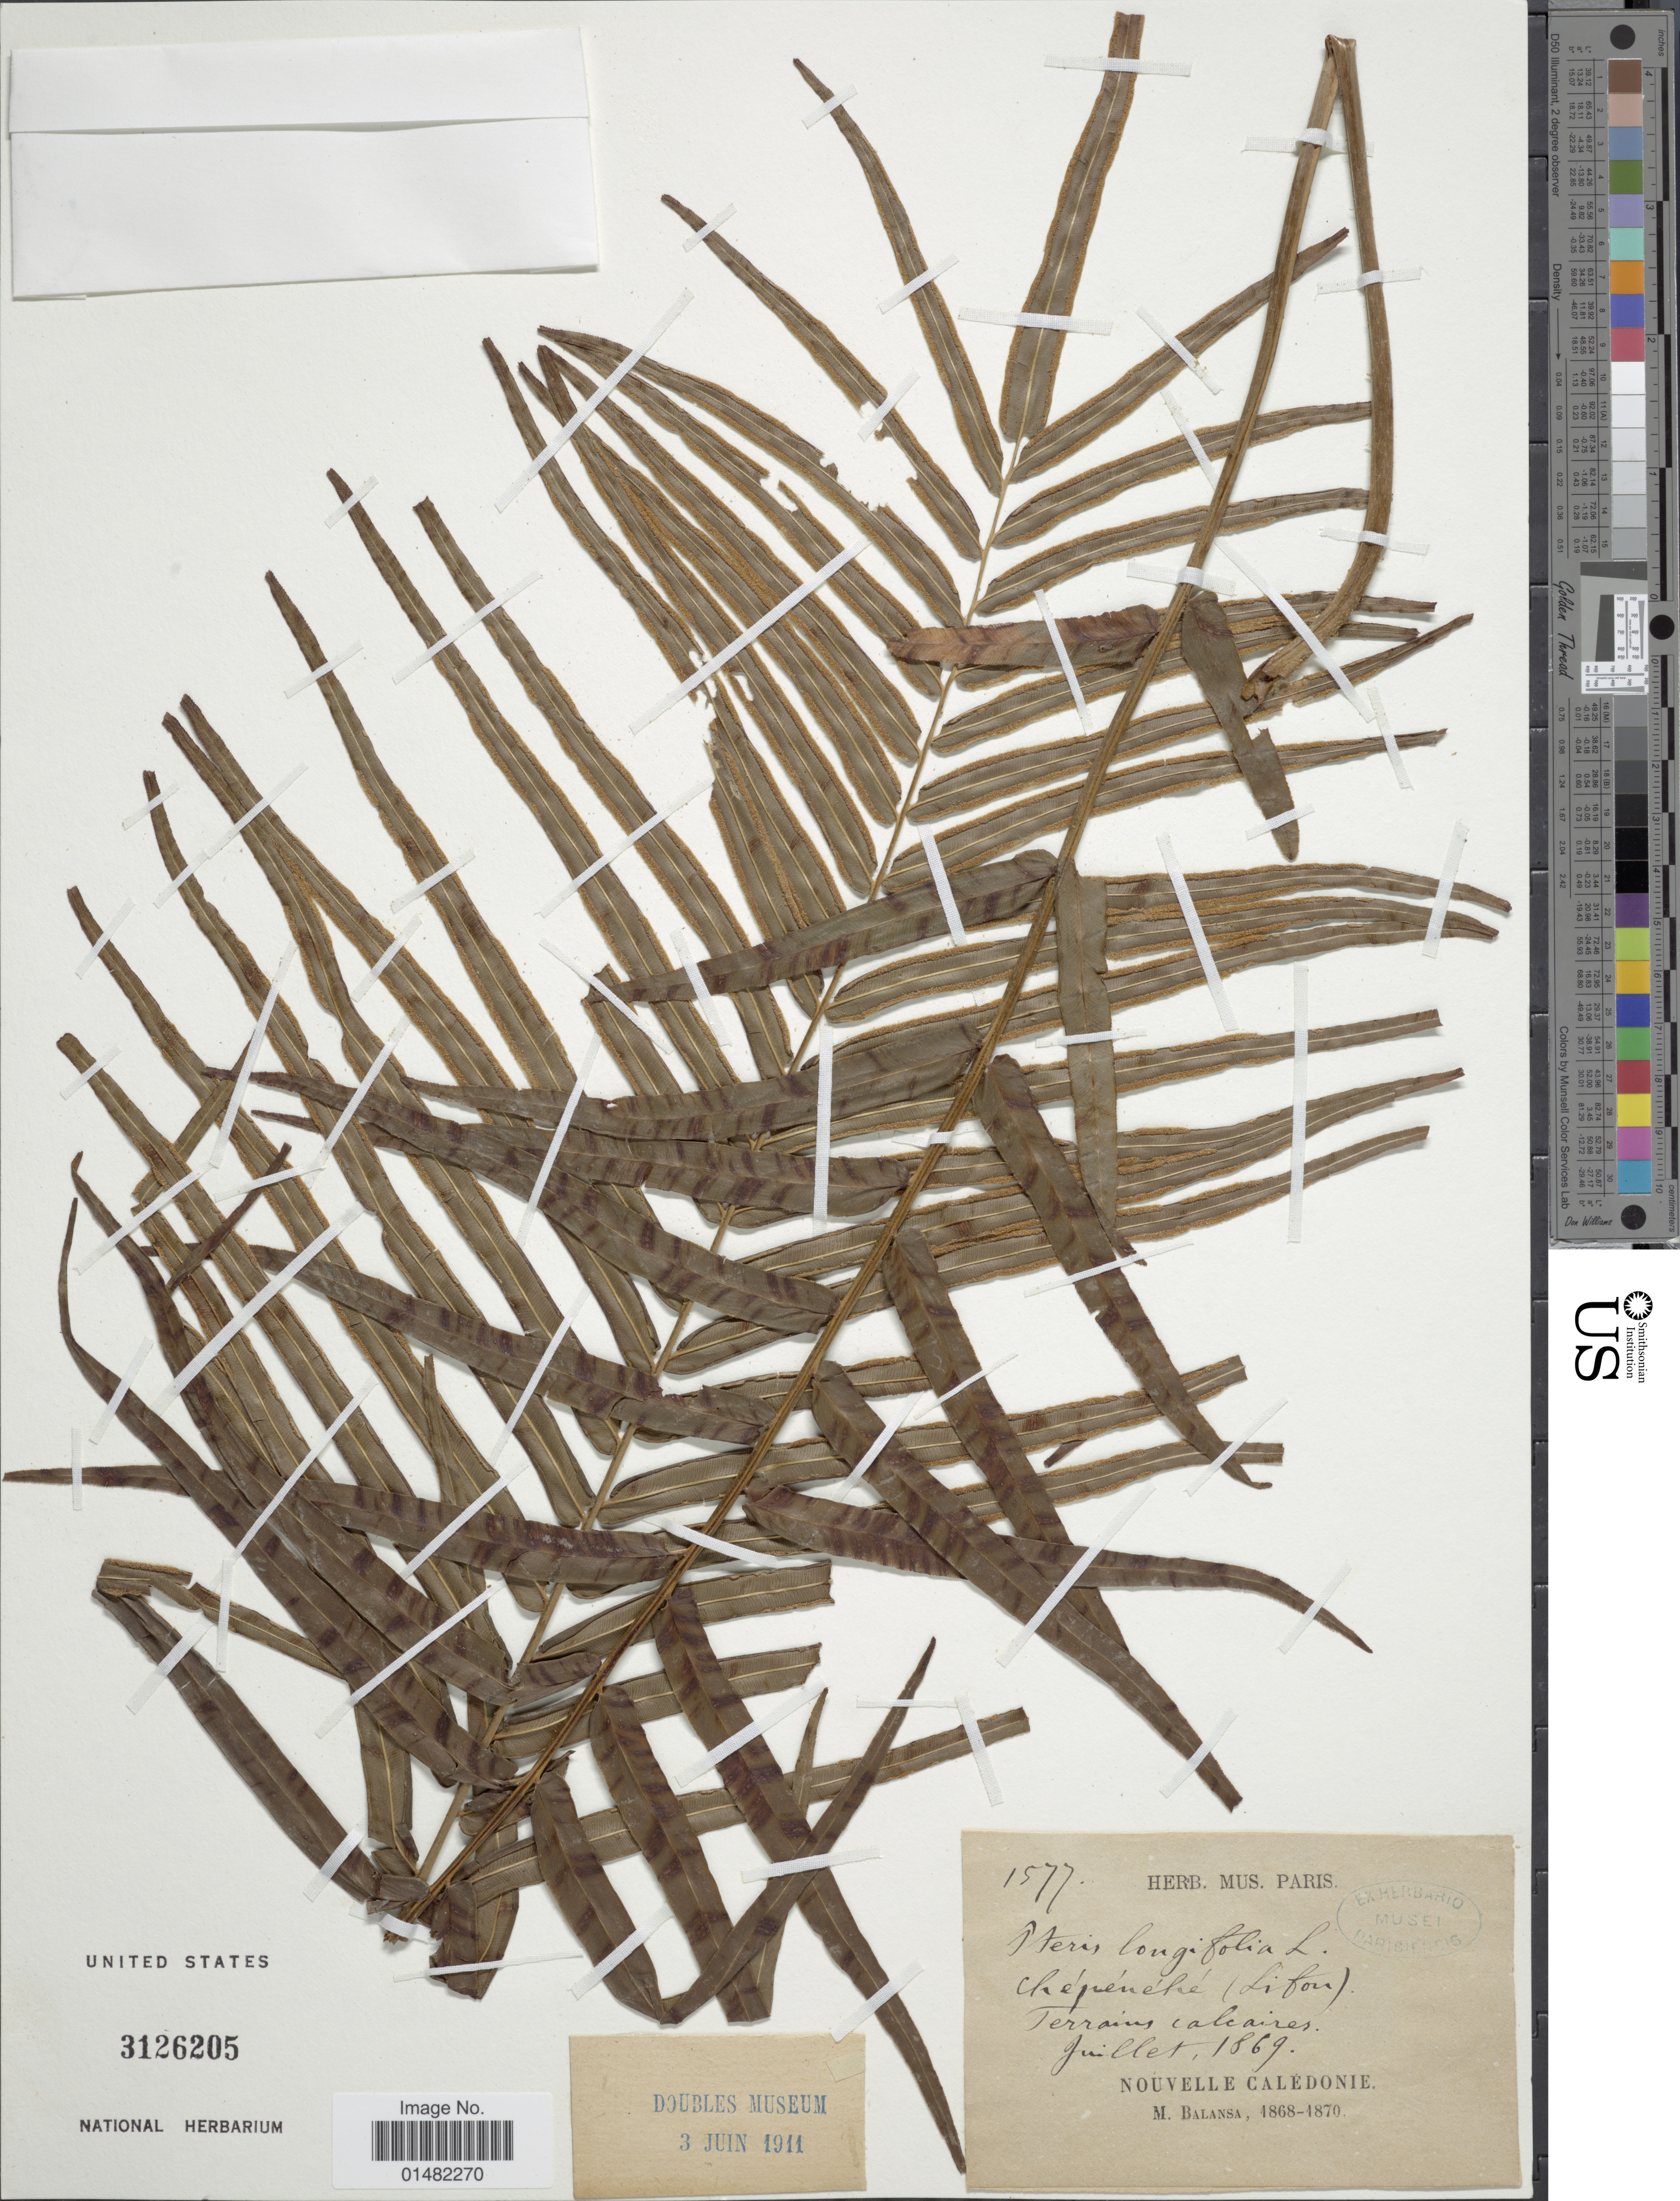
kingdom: Plantae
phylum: Tracheophyta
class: Polypodiopsida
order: Polypodiales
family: Pteridaceae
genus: Pteris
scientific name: Pteris longifolia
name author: L.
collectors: B. Balansa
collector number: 1577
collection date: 1869-07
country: New Caledonia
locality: Chépénéthé (Lifou), Terrains calcaires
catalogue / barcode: US 3126205